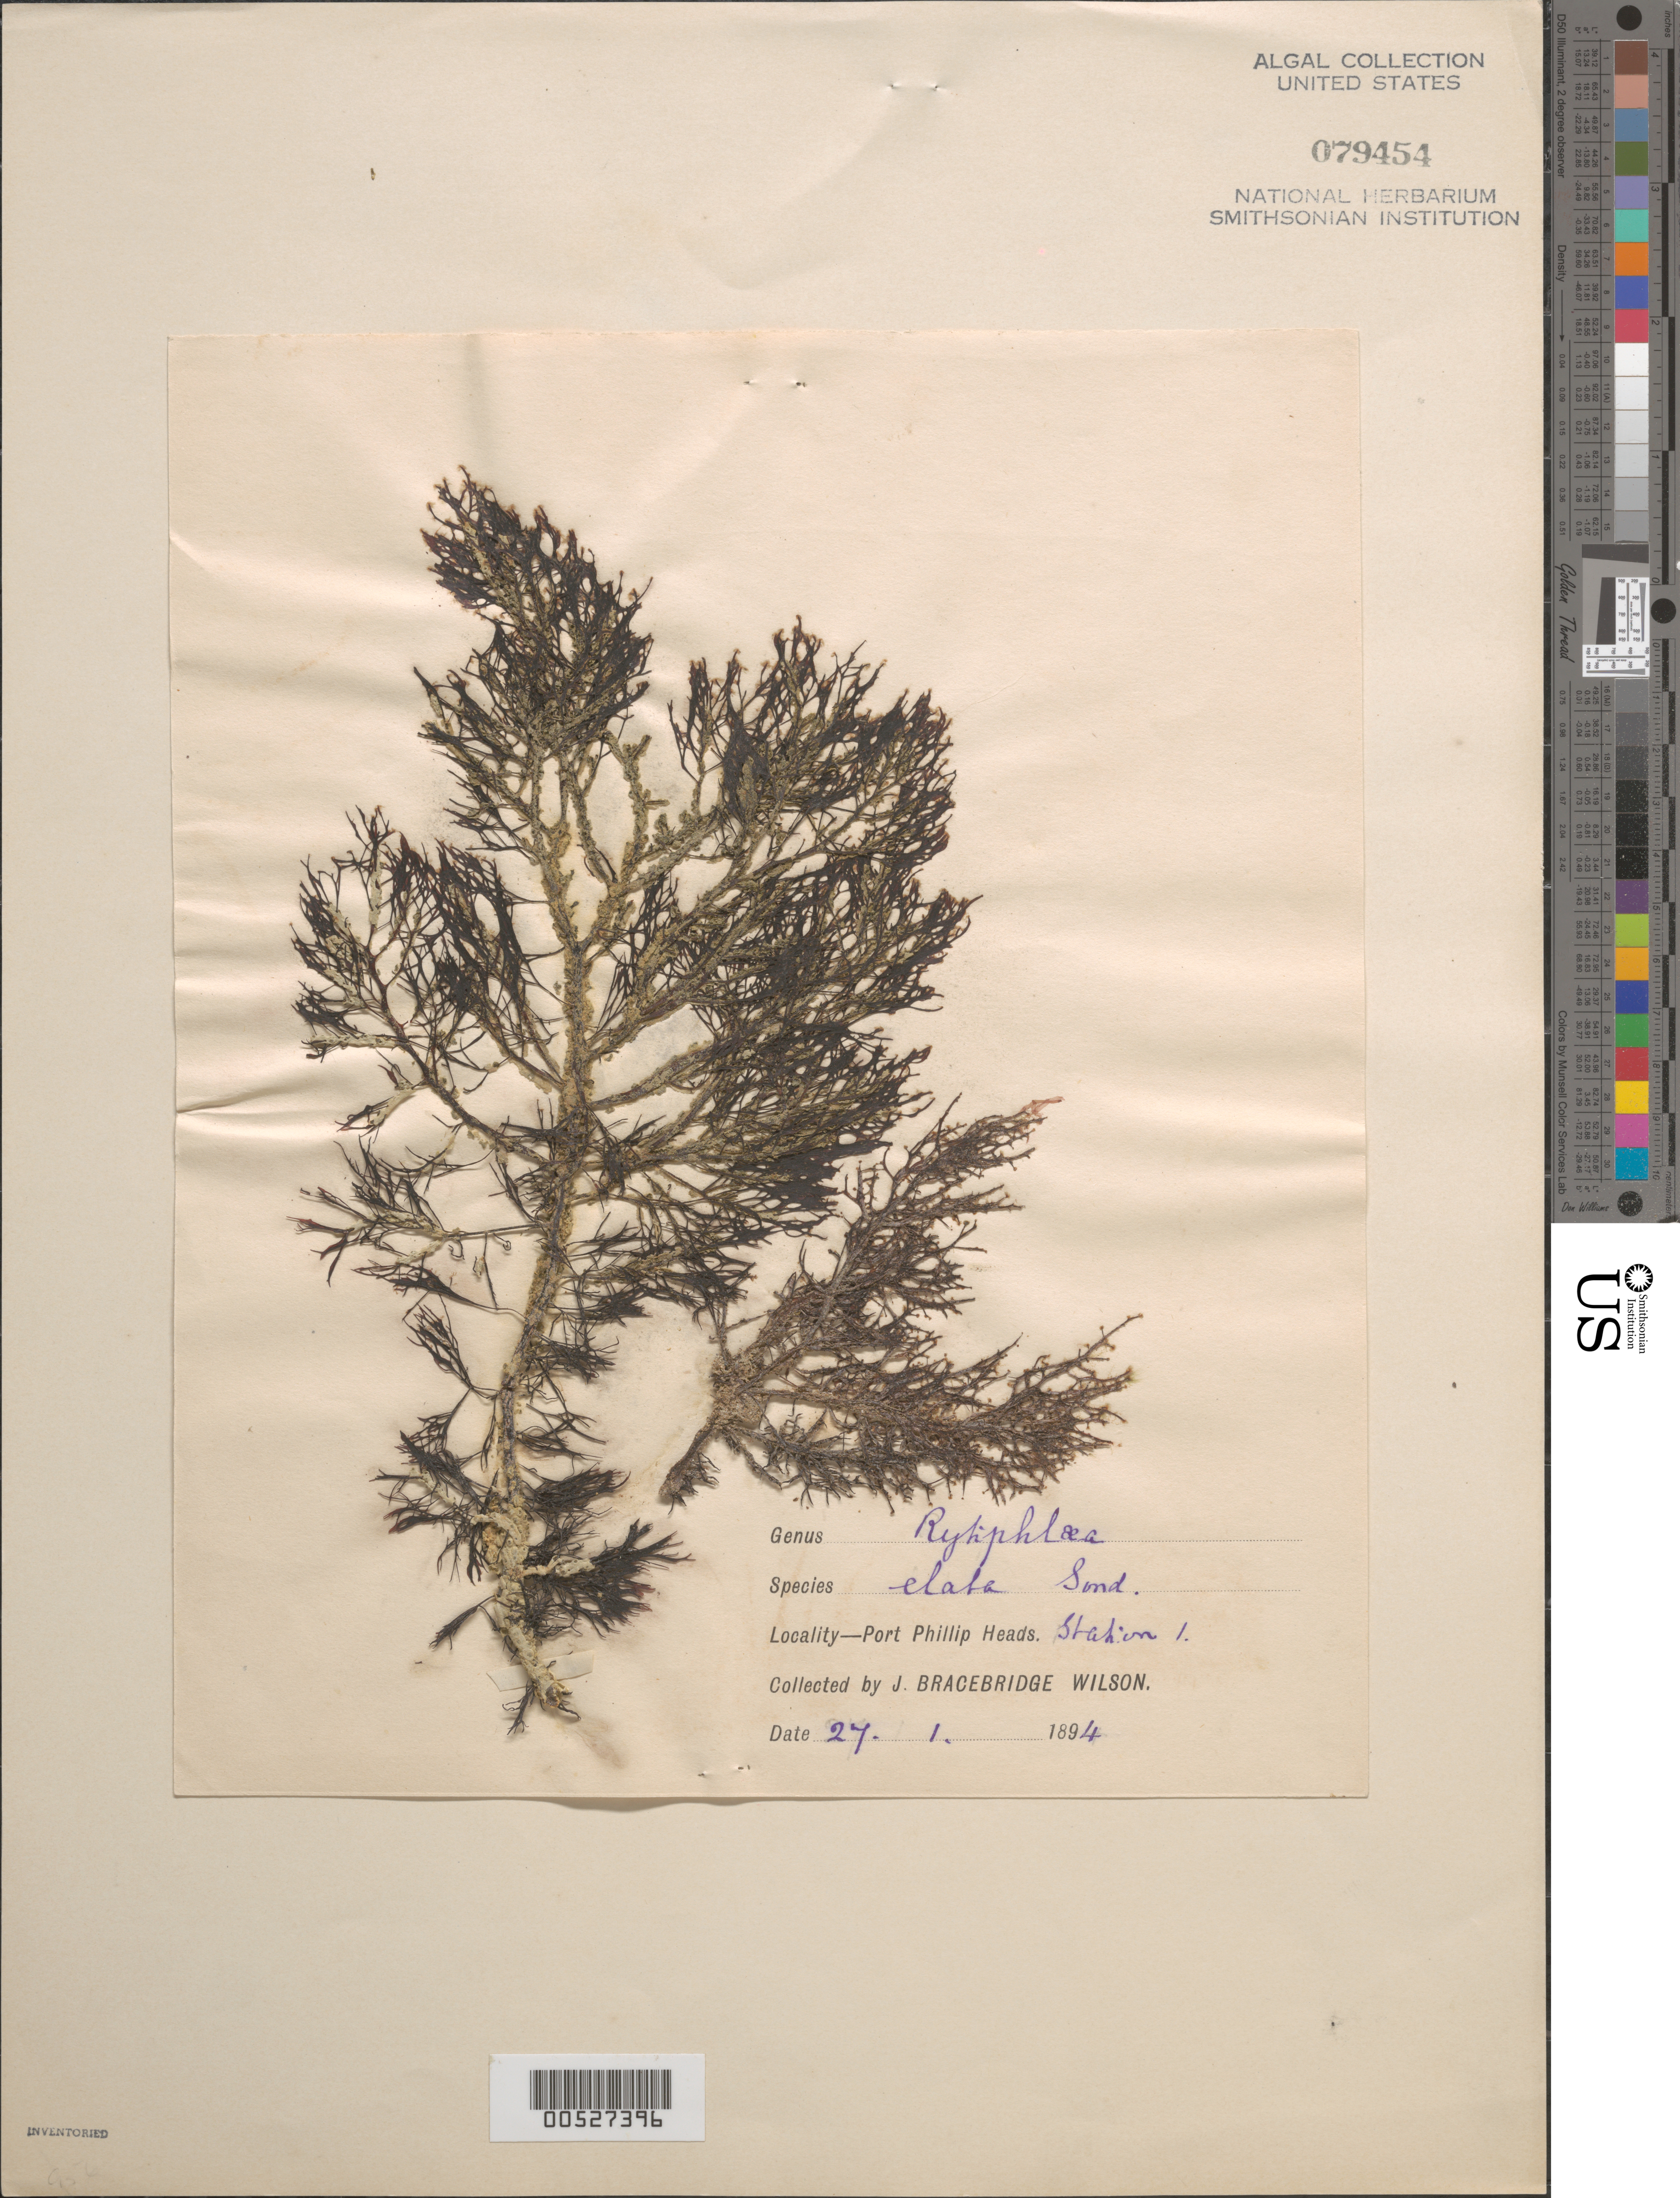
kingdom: Plantae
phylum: Rhodophyta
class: Florideophyceae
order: Ceramiales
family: Rhodomelaceae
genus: Rytiphloea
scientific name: Rytiphloea elata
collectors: J. B. Wilson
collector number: Station 1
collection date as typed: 27 Jan 1894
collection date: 1894-01-27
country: Australia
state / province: Victoria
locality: Port Phillip Heads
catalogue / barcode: US 79454